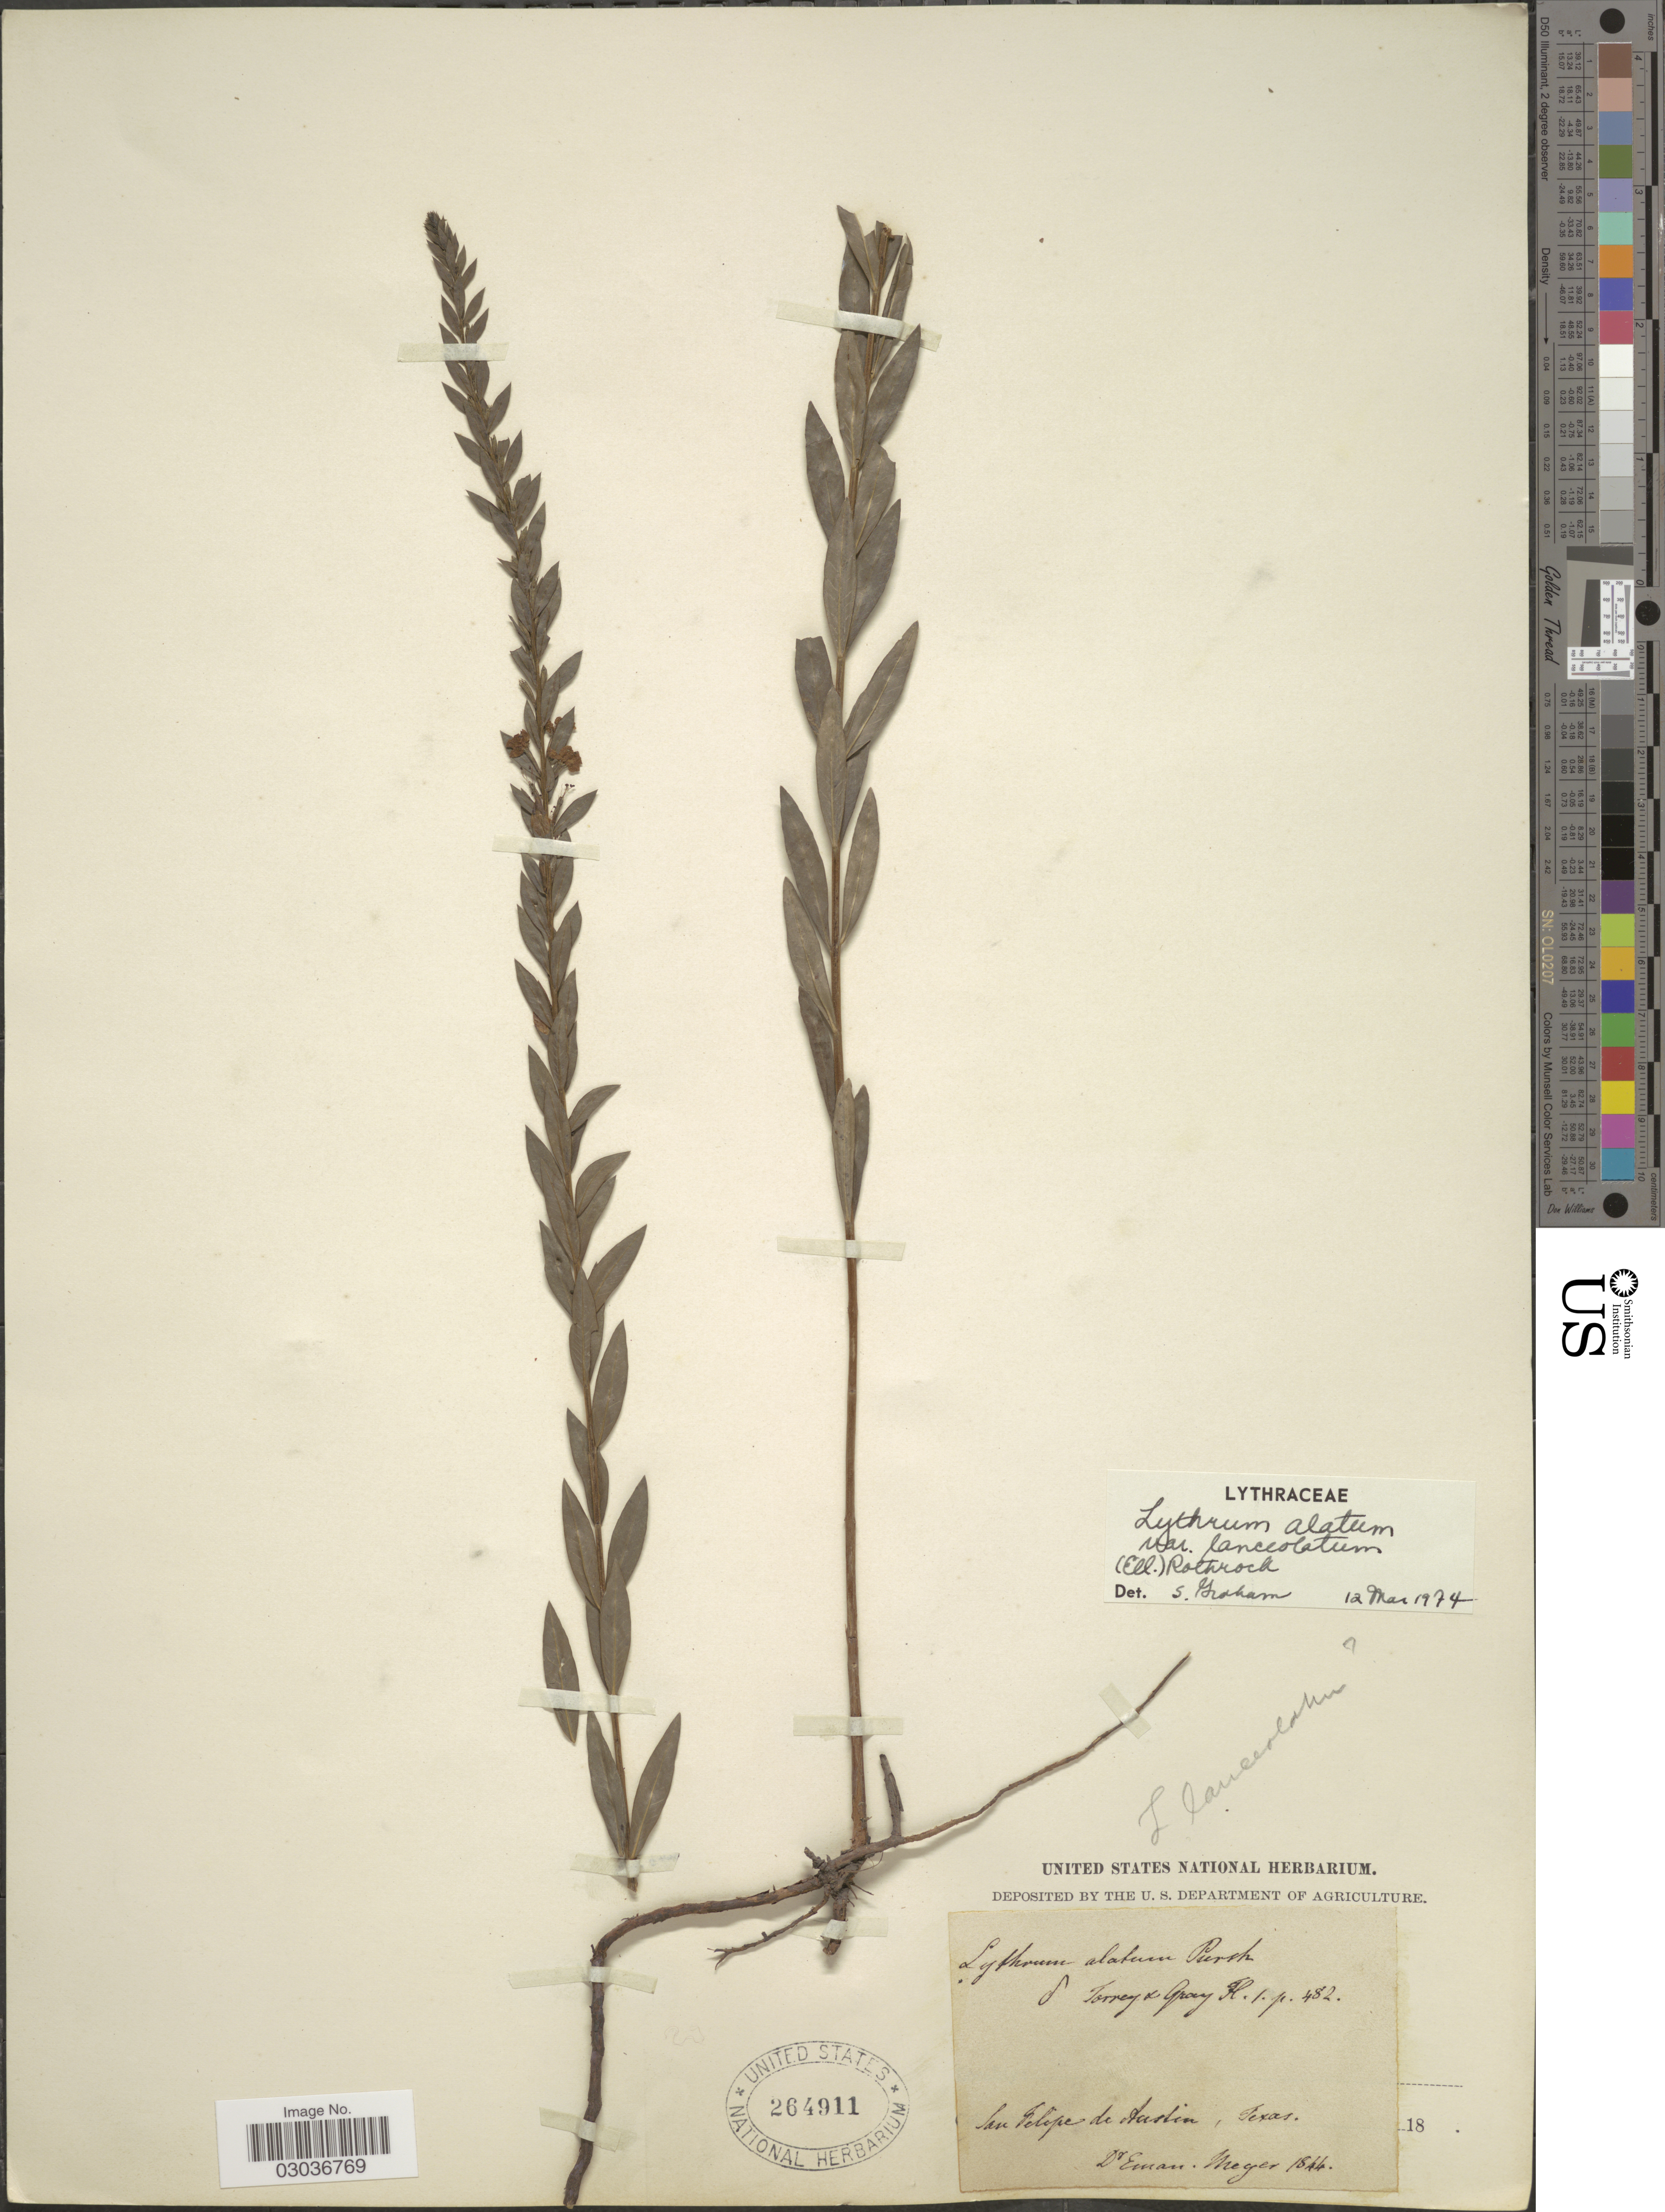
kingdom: Plantae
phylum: Tracheophyta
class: Magnoliopsida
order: Myrtales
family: Lythraceae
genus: Lythrum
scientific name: Lythrum alatum var. lanceolatum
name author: (Elliott) A. Gray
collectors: E. Meyer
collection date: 1844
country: United States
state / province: Texas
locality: San Felipe de Austin.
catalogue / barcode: US 264911